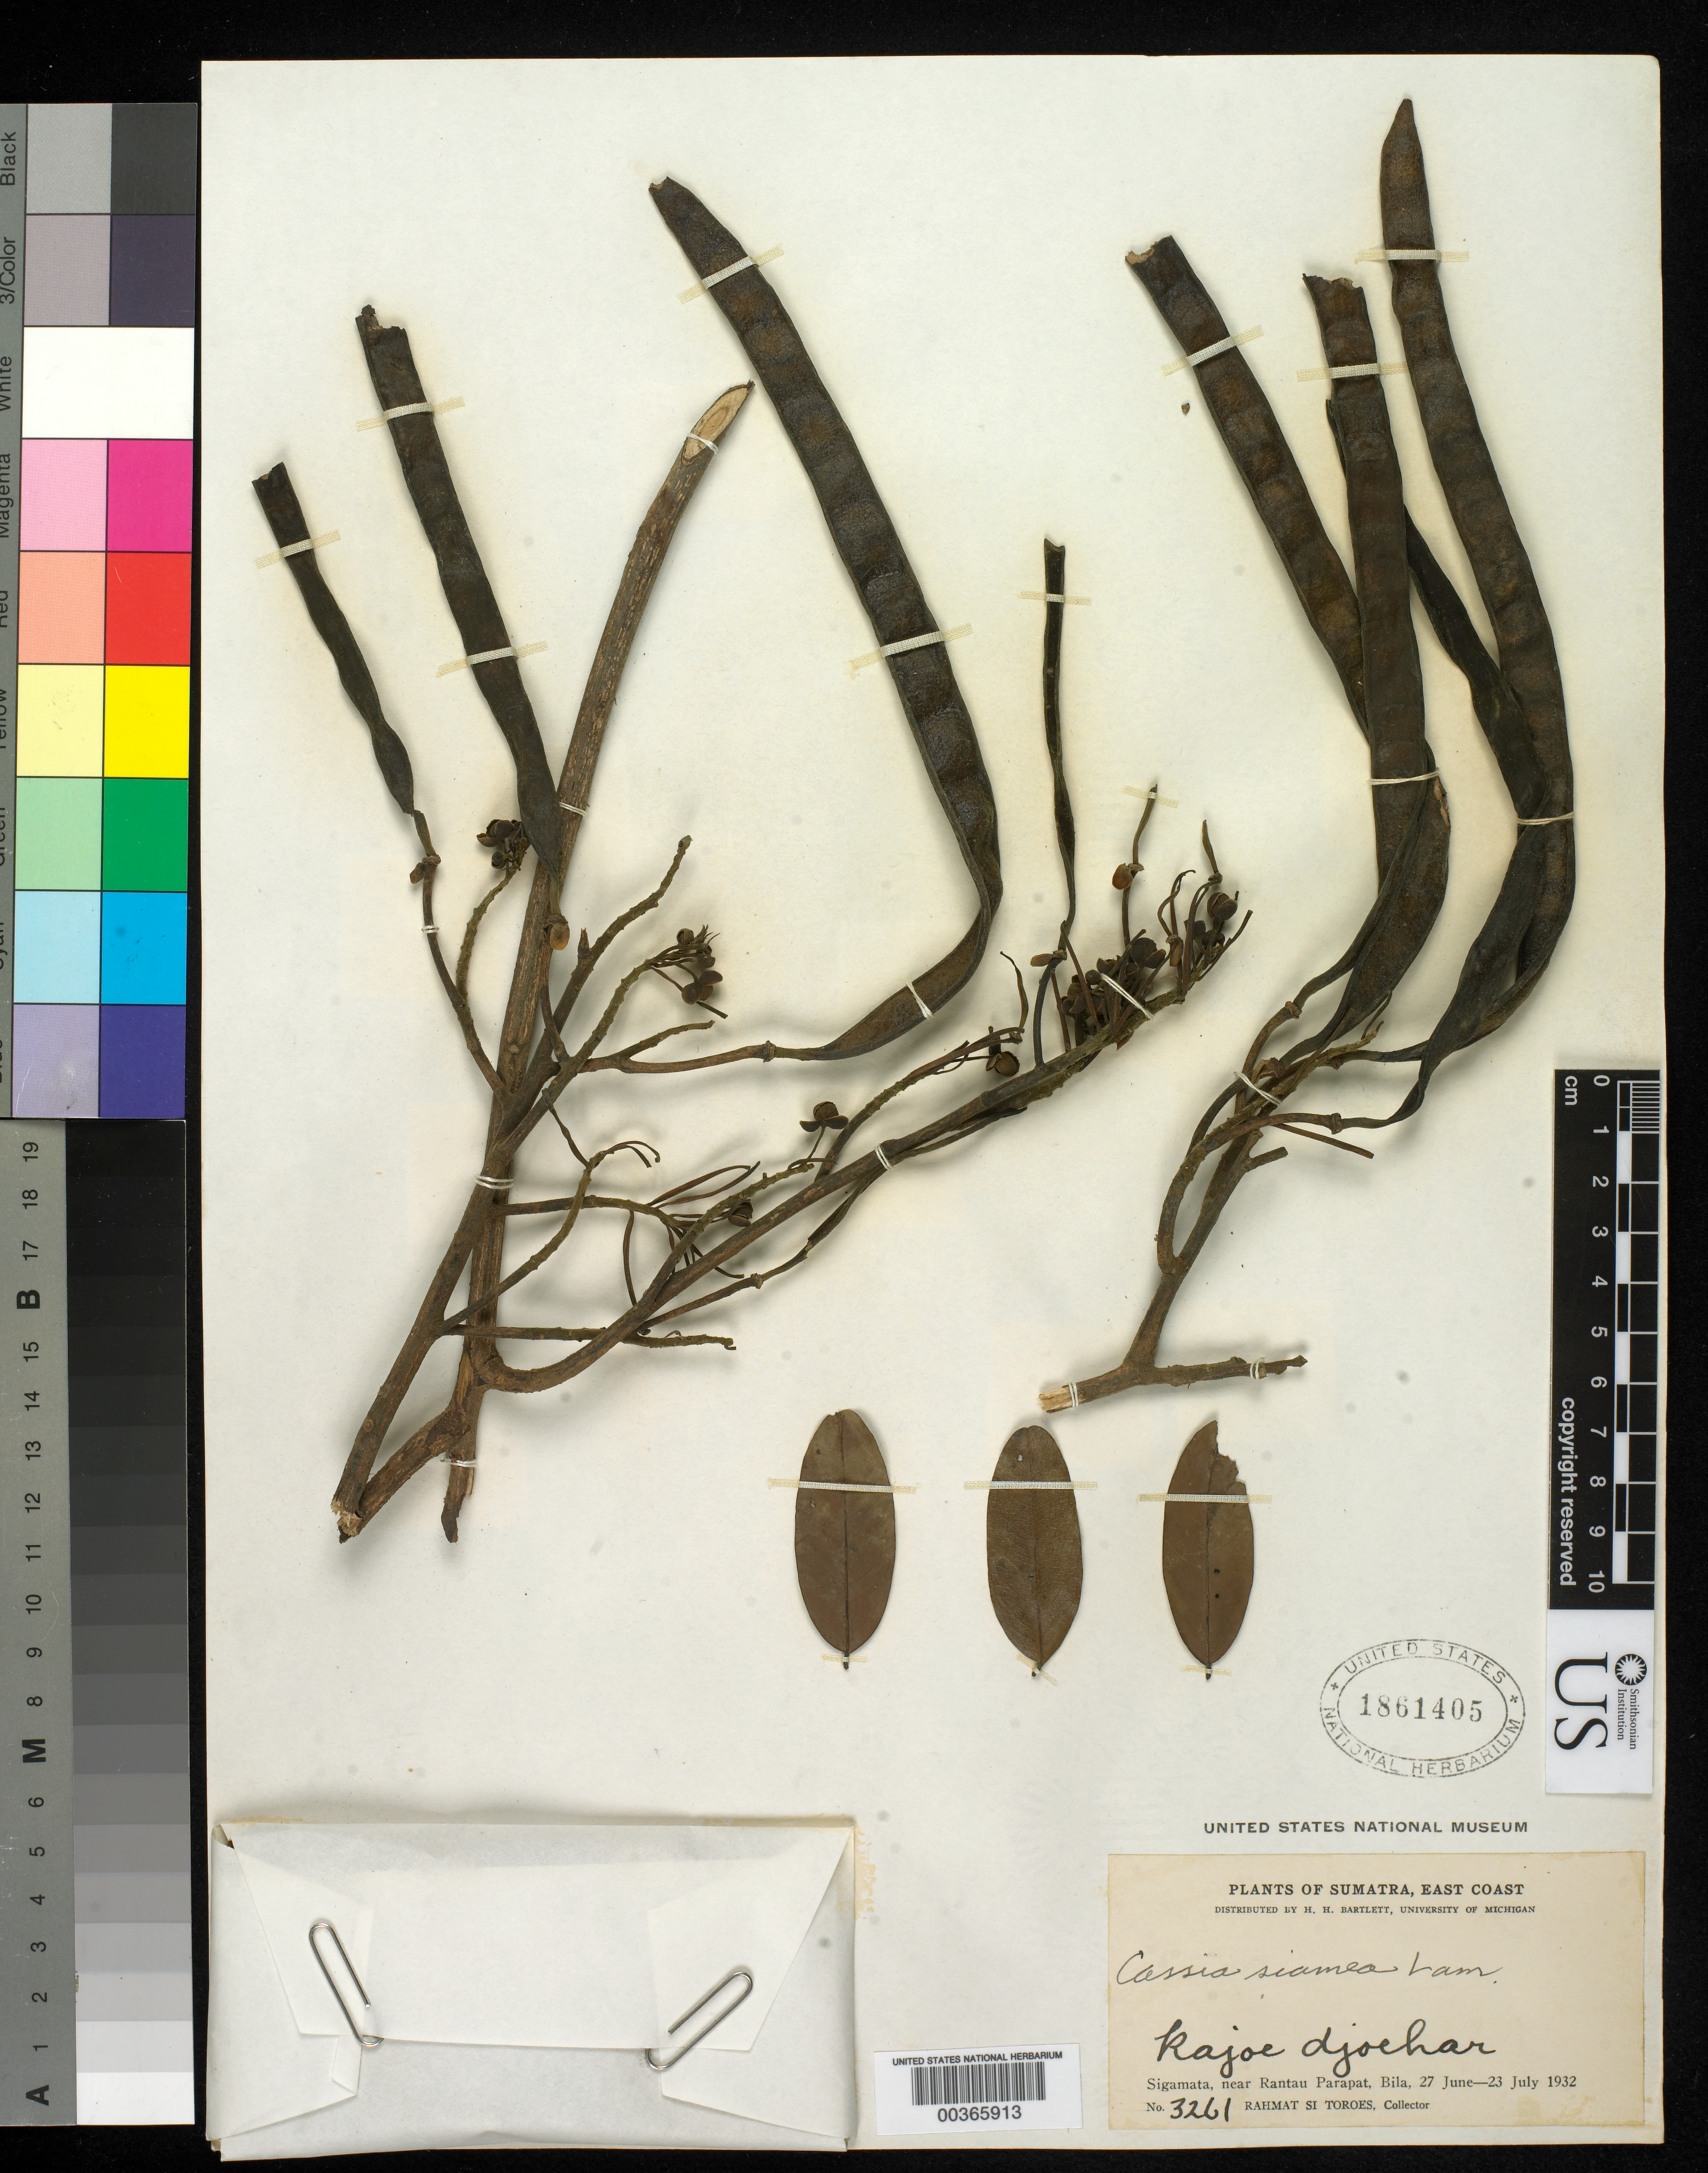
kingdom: Plantae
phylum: Tracheophyta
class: Magnoliopsida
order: Fabales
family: Fabaceae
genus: Senna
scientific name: Senna siamea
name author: (Lam.) H.S. Irwin & Barneby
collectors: Rahmat Si Boeea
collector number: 3261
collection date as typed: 27 Jun 1932 to 23 Jul 1932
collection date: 1932-06-27/1932-07-23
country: Indonesia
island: Sumatra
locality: Sigamata, near rantau parapat, bila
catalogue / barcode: US 1861405